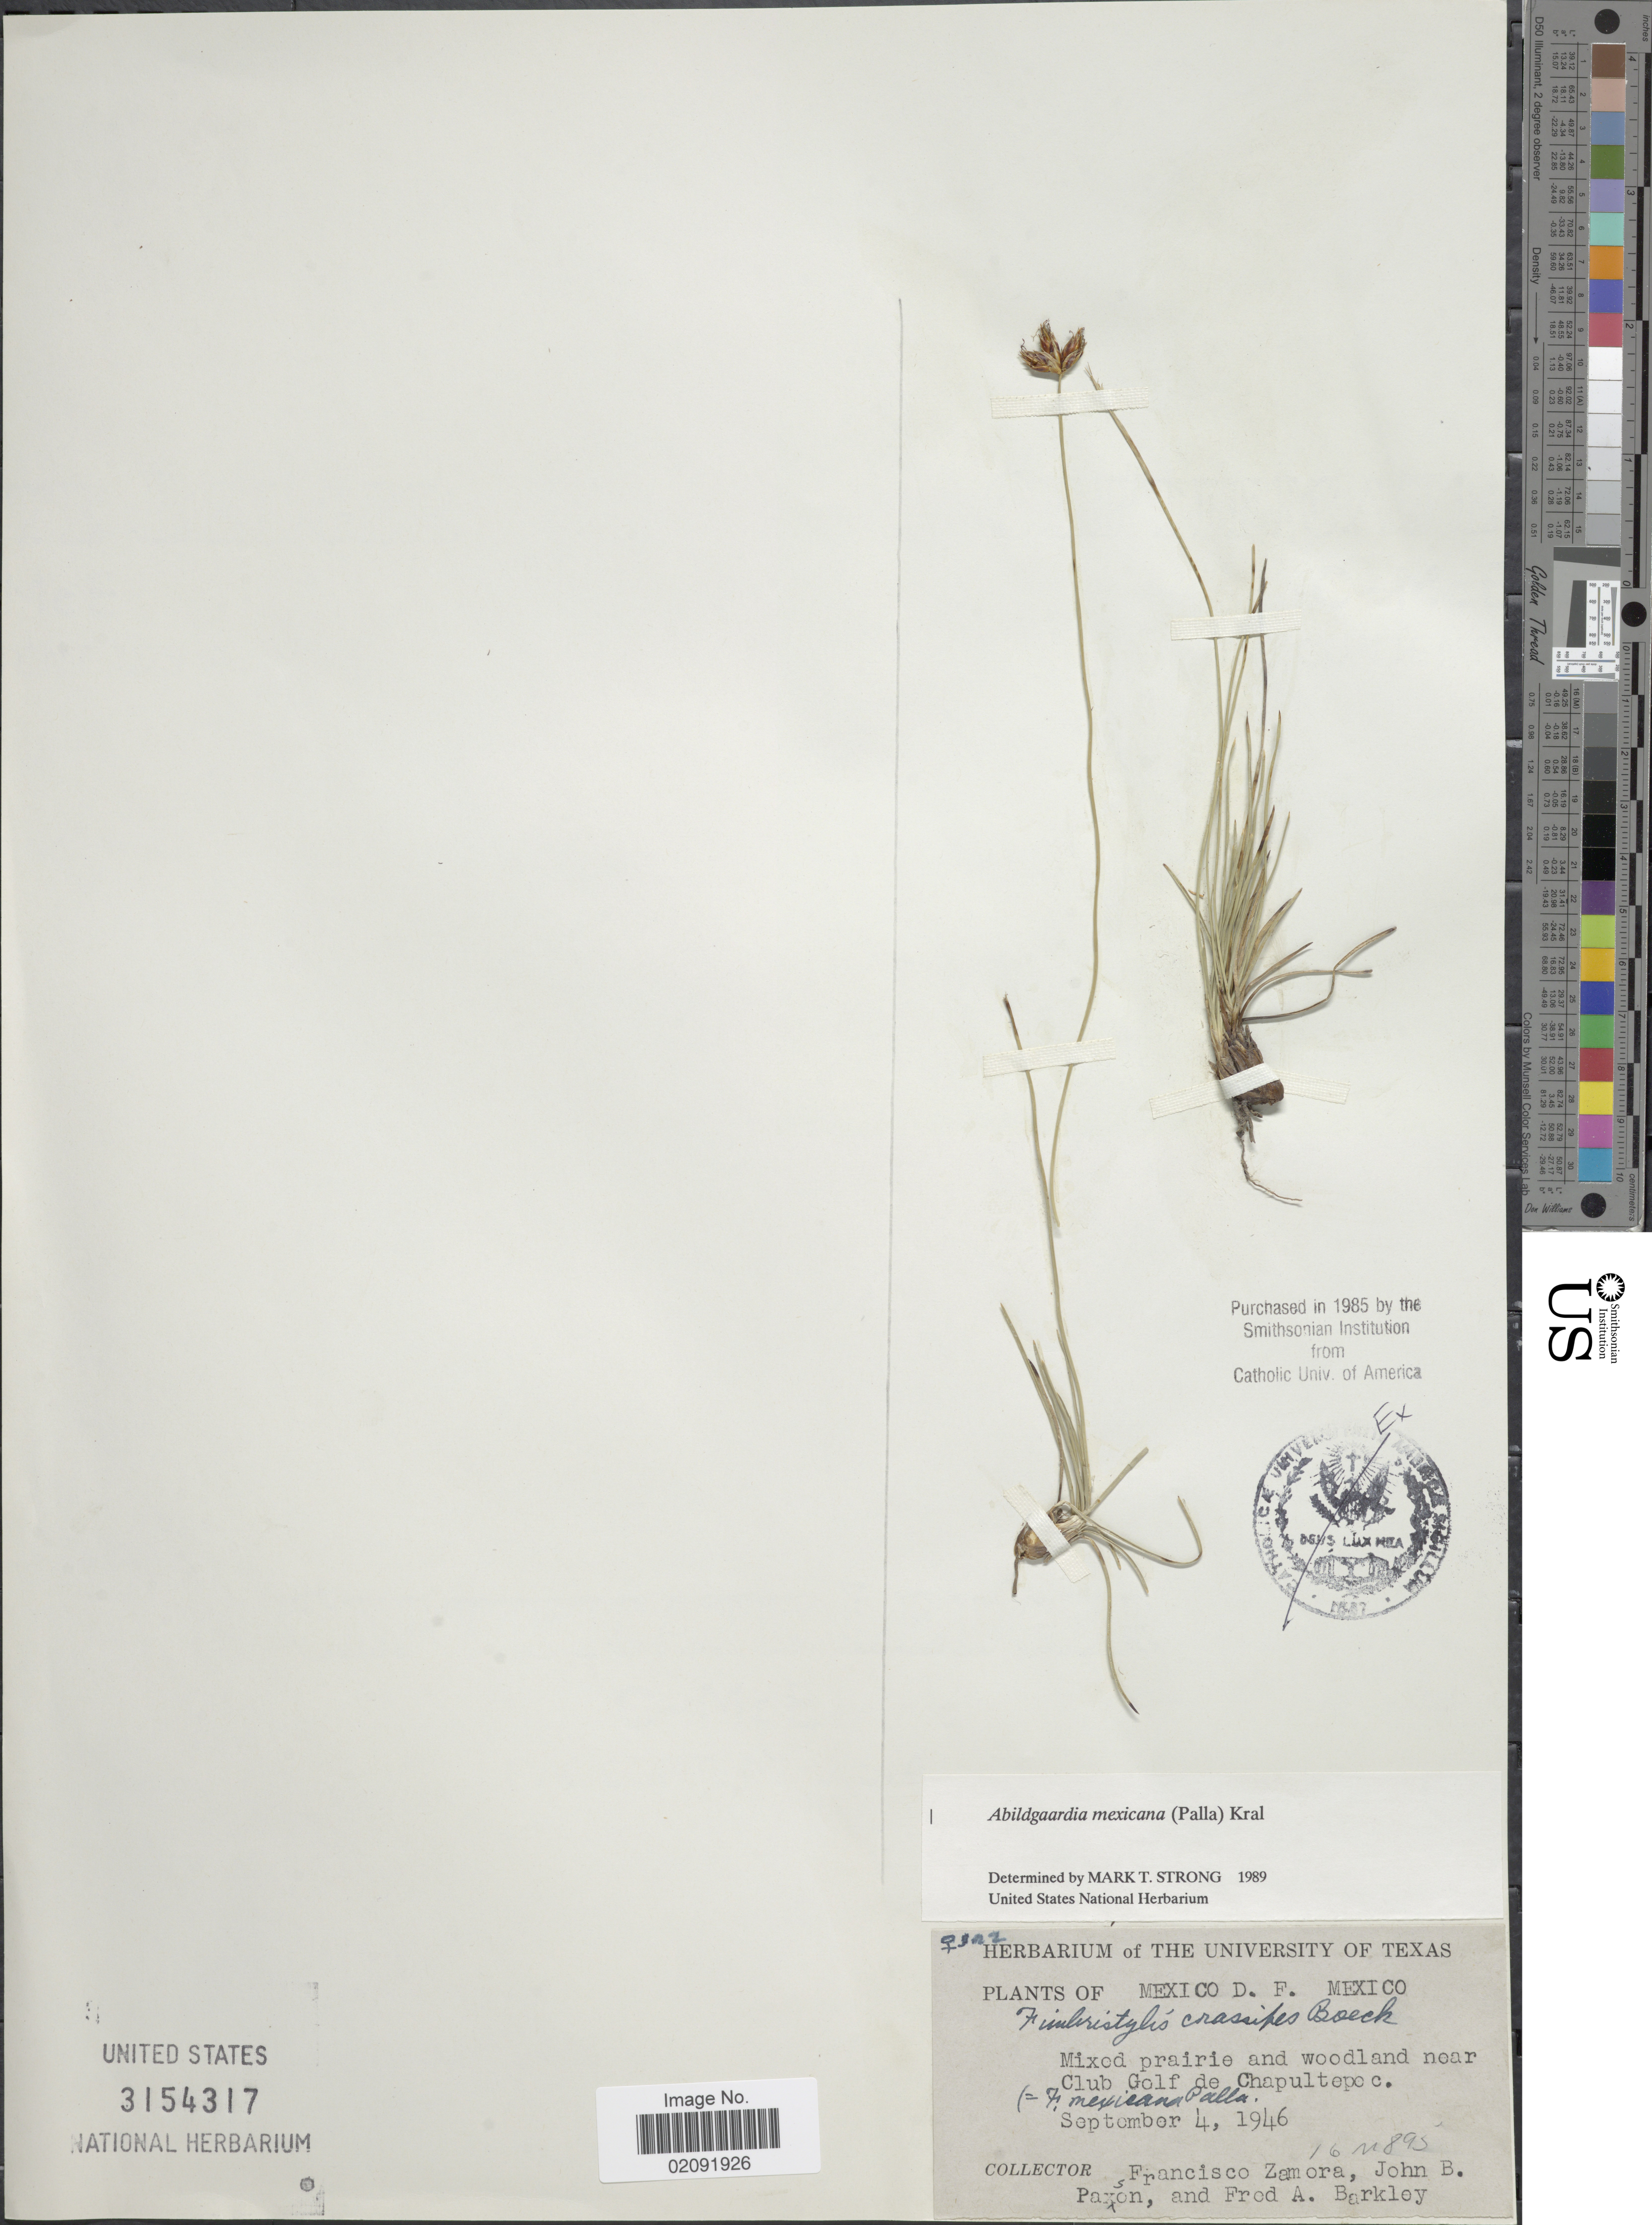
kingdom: Plantae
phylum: Tracheophyta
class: Liliopsida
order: Poales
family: Cyperaceae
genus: Abildgaardia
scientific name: Abildgaardia mexicana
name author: (Palla) Kral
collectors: F. Zamora, J. B. Paxson & F. A. Barkley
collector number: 16n895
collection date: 1946-09-04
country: Mexico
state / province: Distrito Federal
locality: Mixed prairie and woodland near Club Golf de Chapultepec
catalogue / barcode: US 3154317